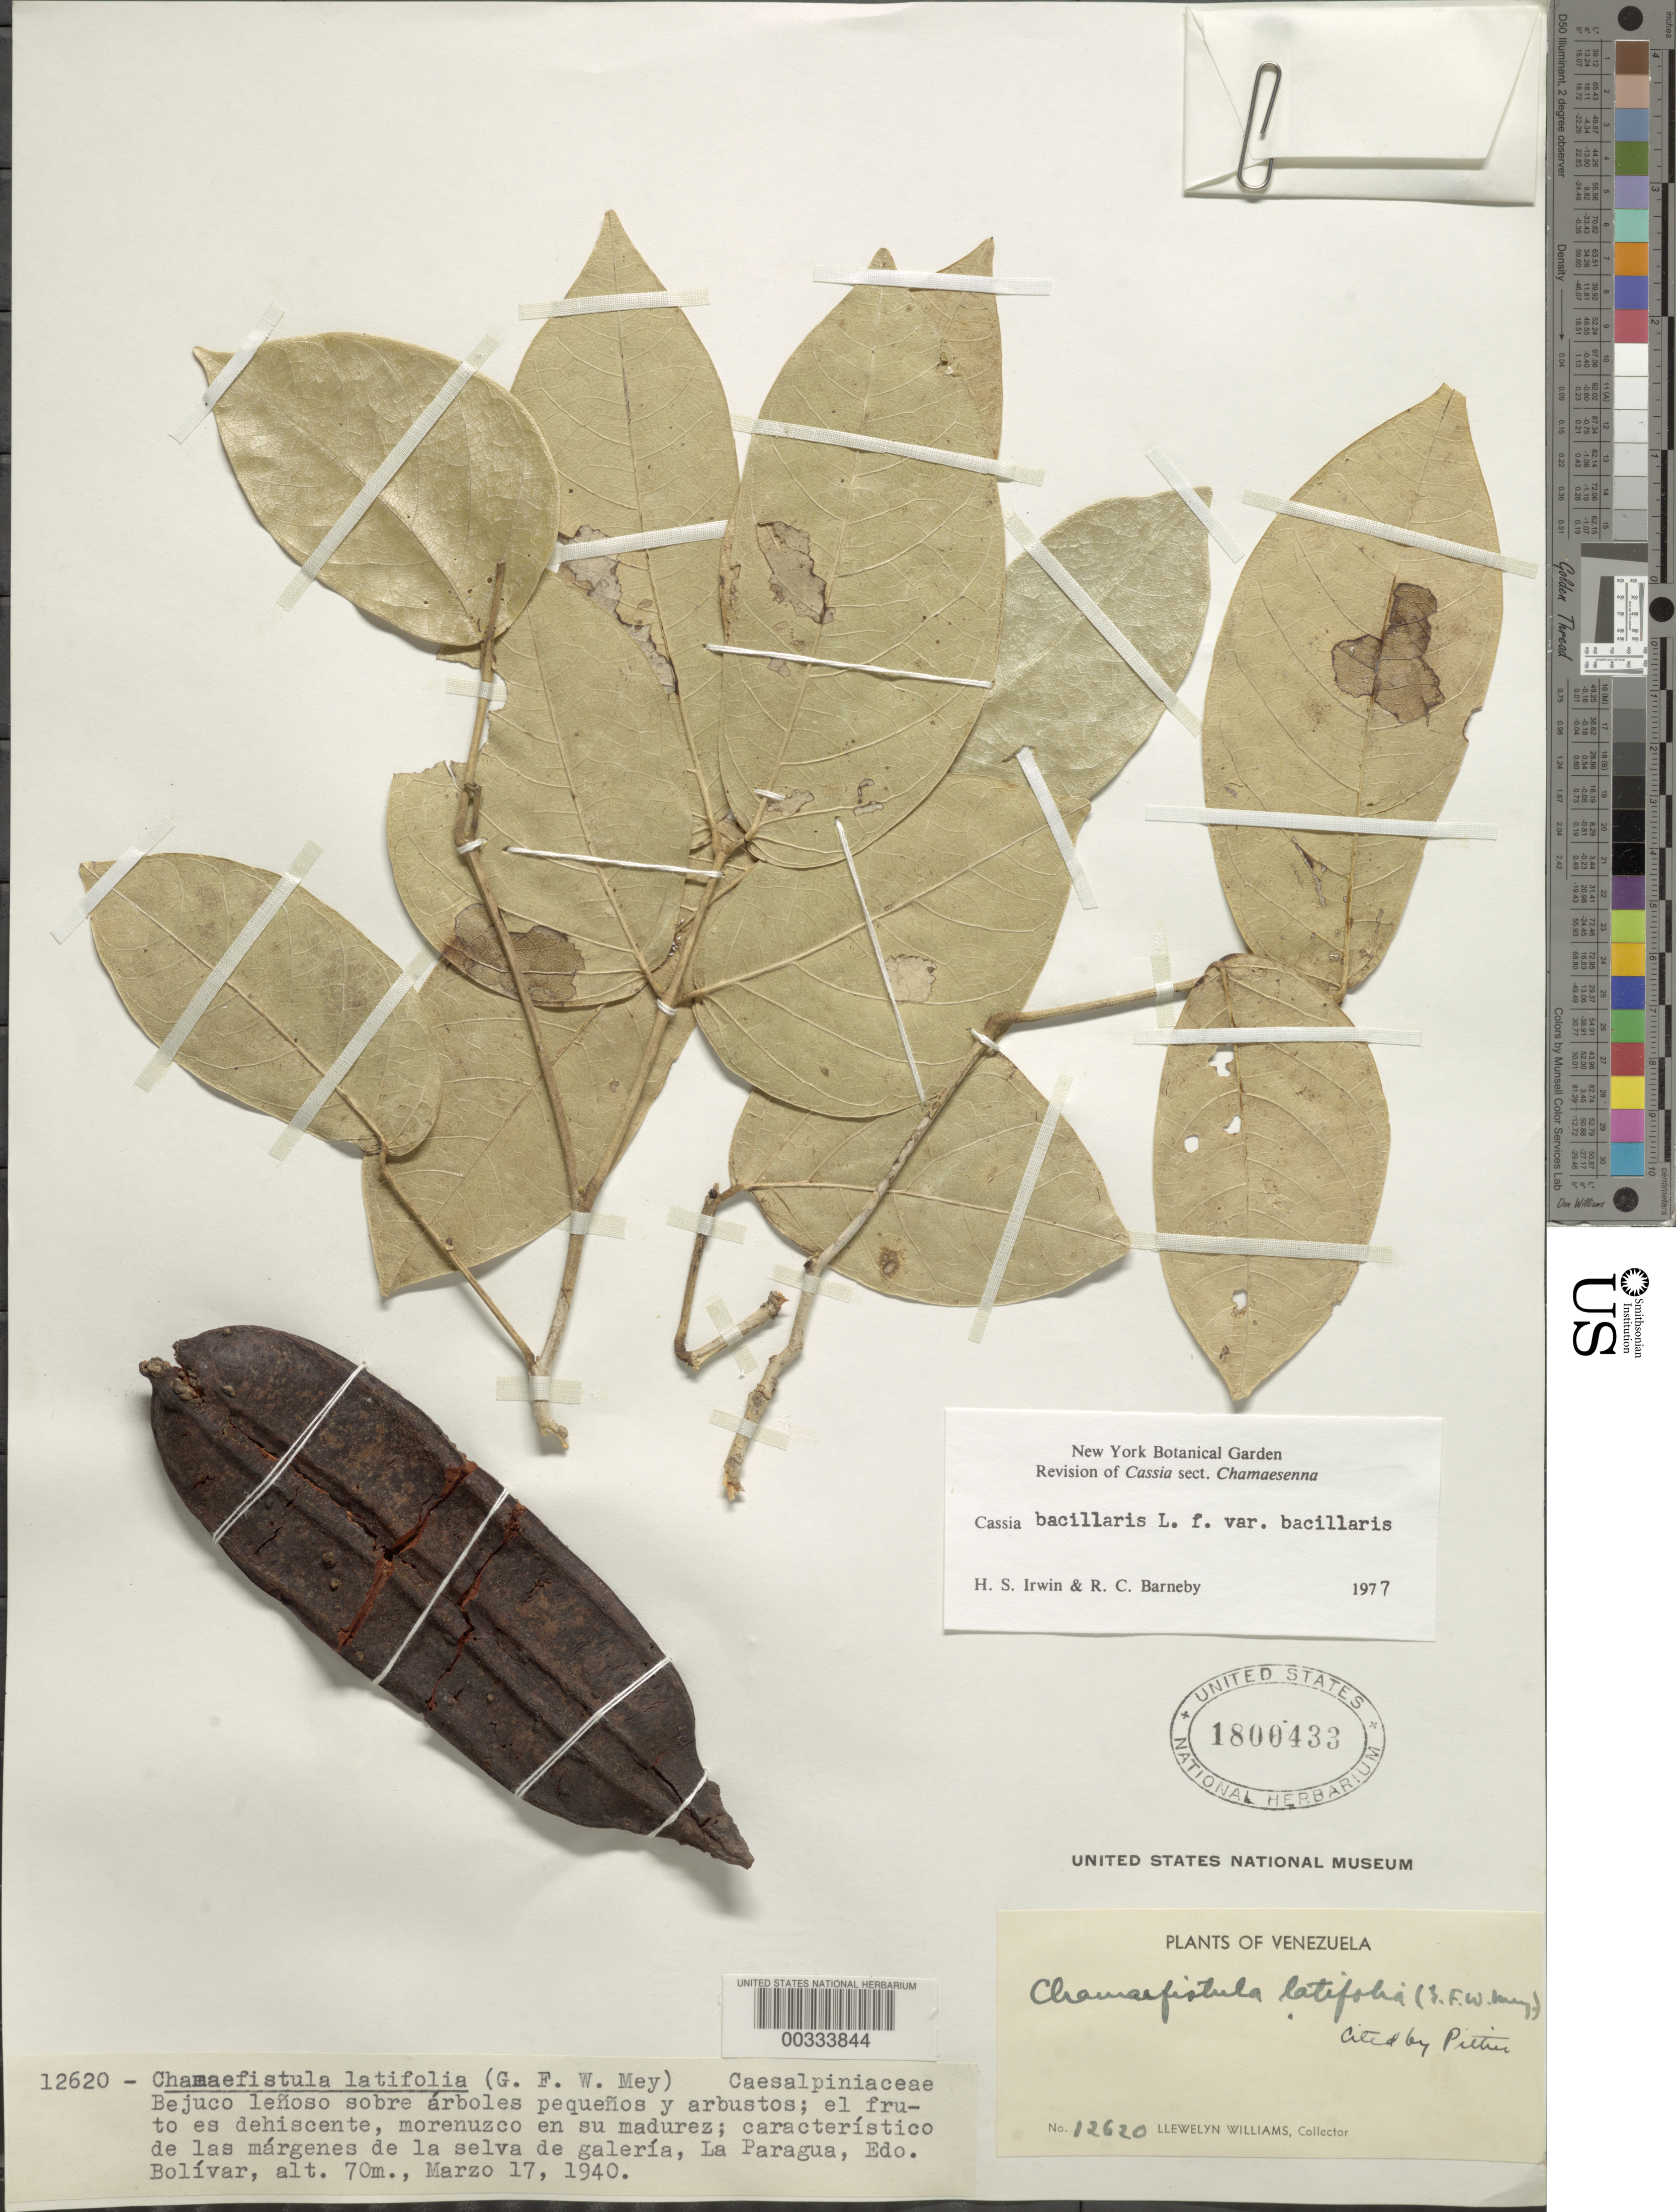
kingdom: Plantae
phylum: Tracheophyta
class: Magnoliopsida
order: Fabales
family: Fabaceae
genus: Senna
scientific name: Senna bacillaris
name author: (L. f.) H.S. Irwin & Barneby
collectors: Ll. Williams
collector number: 12620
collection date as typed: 17 Mar 1940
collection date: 1940-03-17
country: Venezuela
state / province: Bolivar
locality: La paragua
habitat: Edges of gallery forest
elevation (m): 70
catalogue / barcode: US 1800433